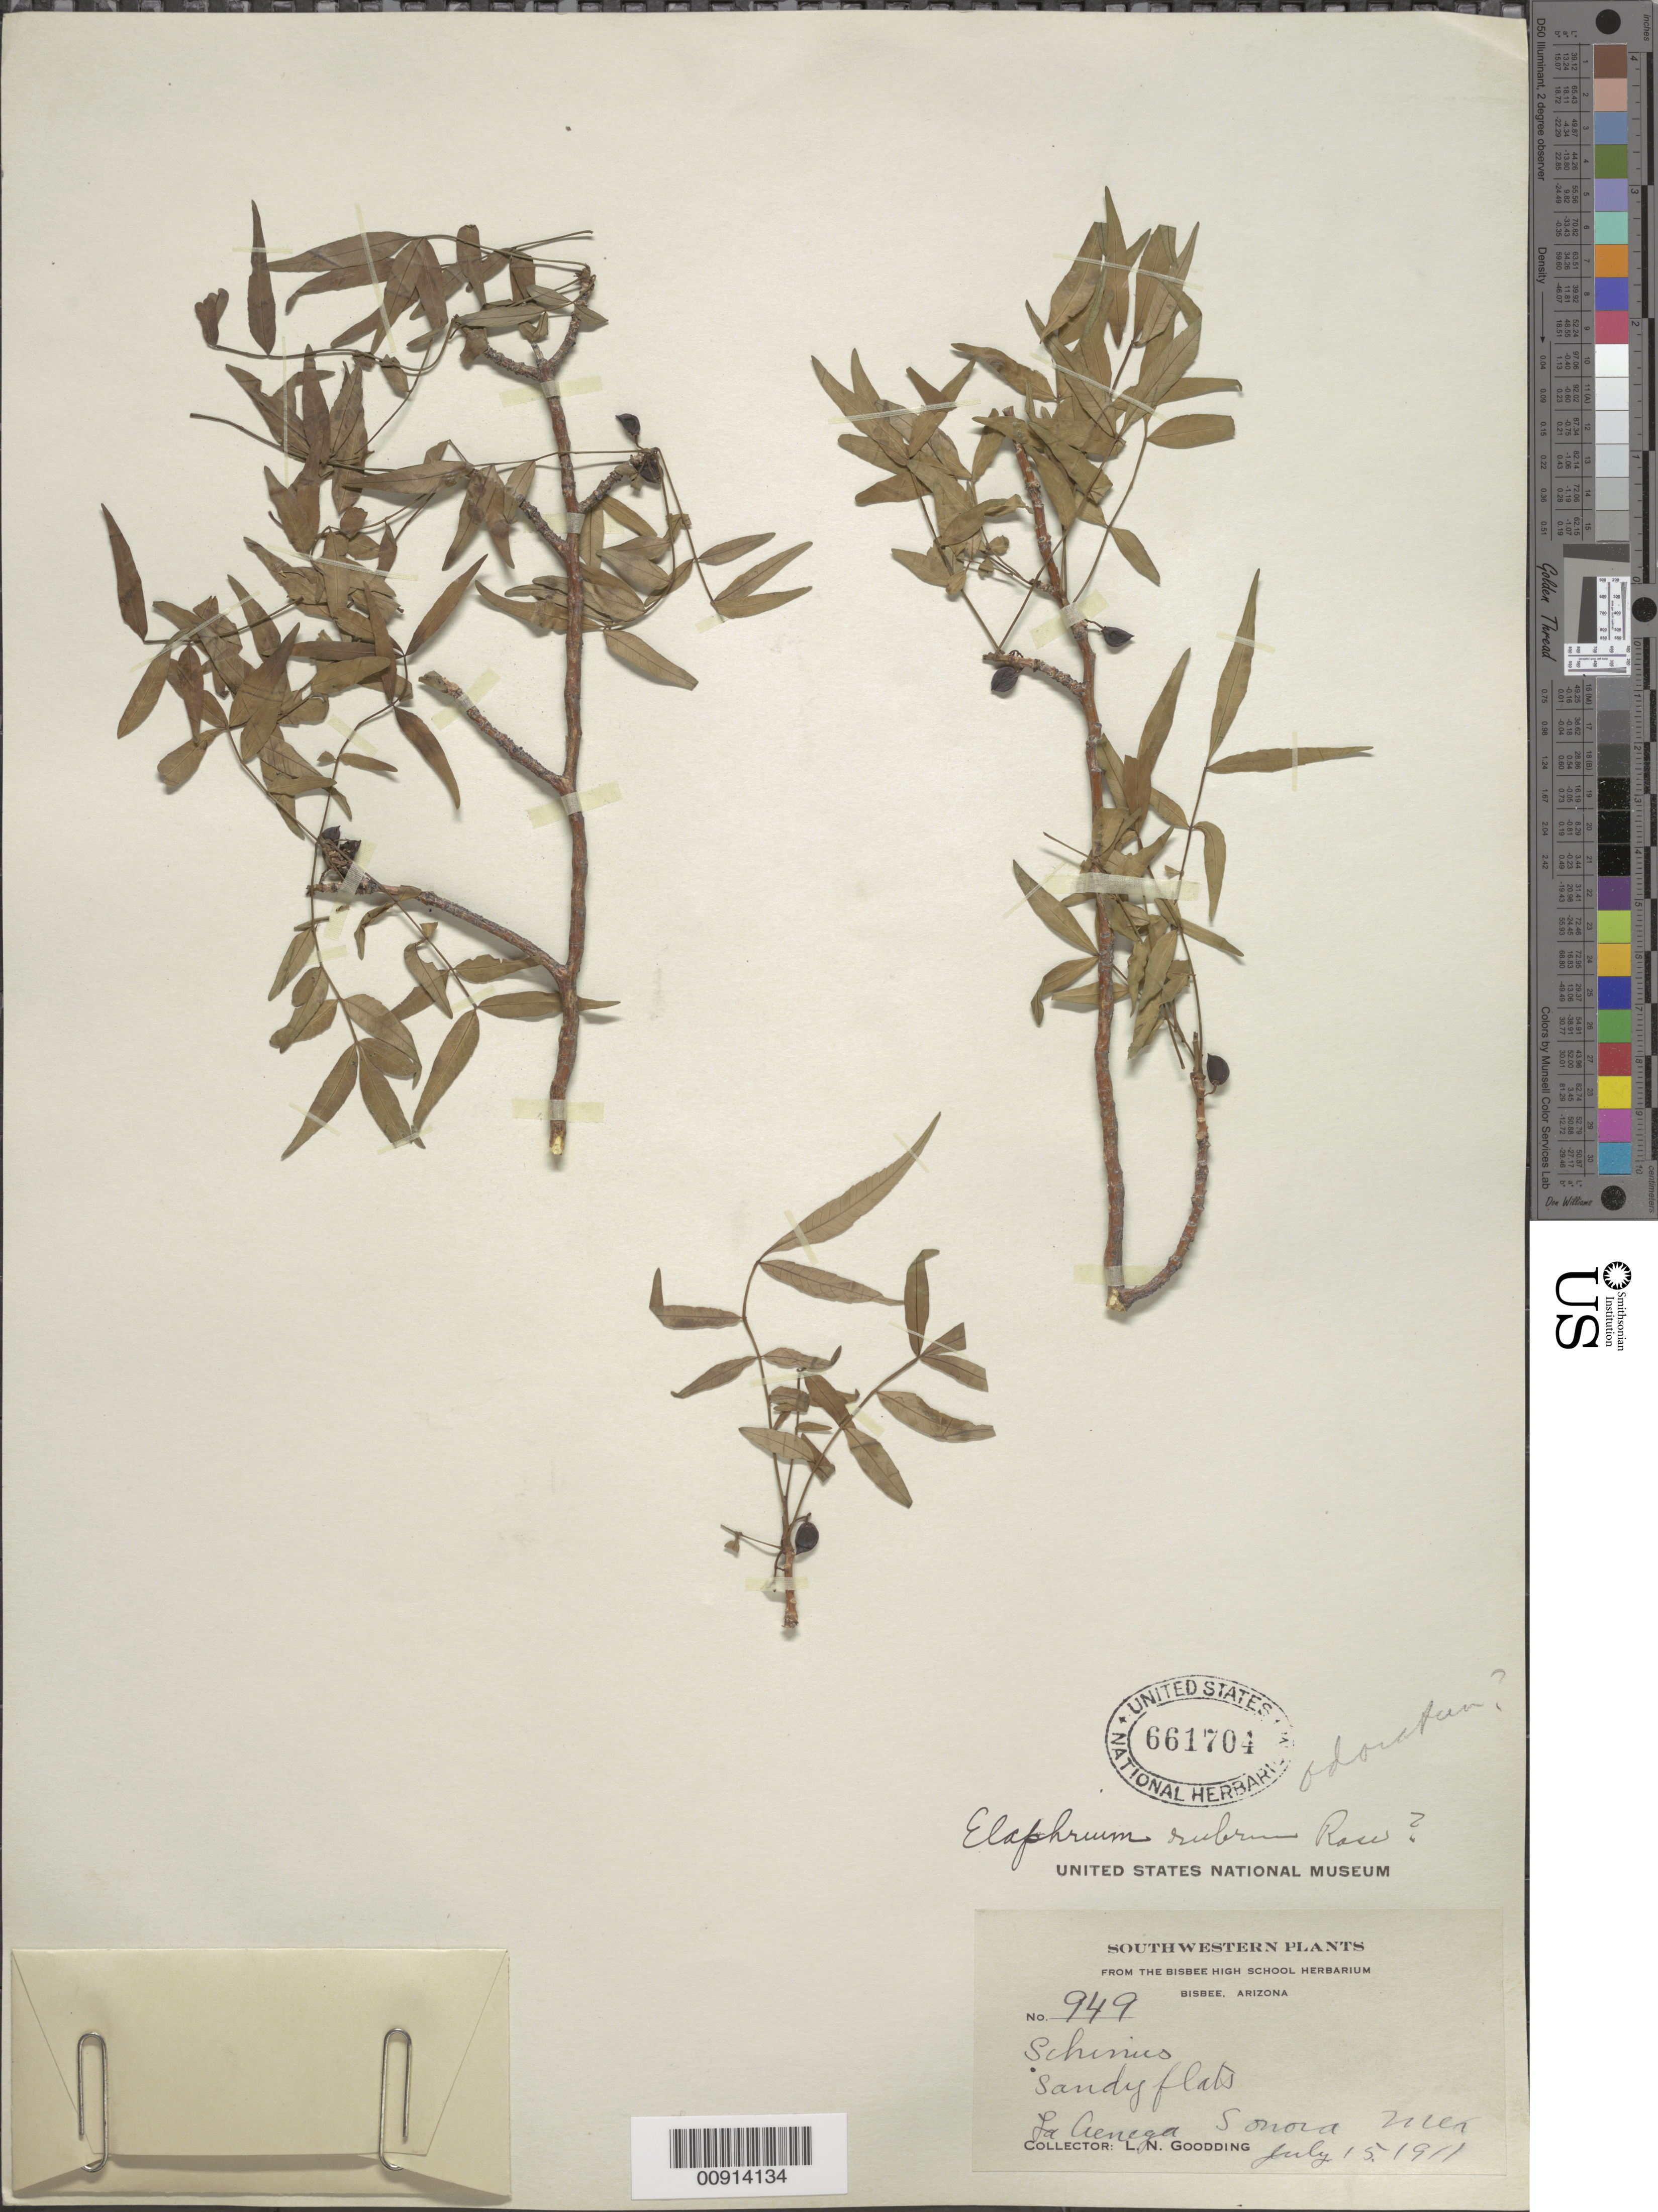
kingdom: Plantae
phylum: Tracheophyta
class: Magnoliopsida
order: Sapindales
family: Burseraceae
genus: Bursera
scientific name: Bursera sp.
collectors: L. N. Goodding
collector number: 949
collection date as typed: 15 Jul 1911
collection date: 1911-07-15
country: Mexico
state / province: Sonora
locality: La Cienega, Sonora.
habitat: Sandy flats.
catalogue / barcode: US 661704